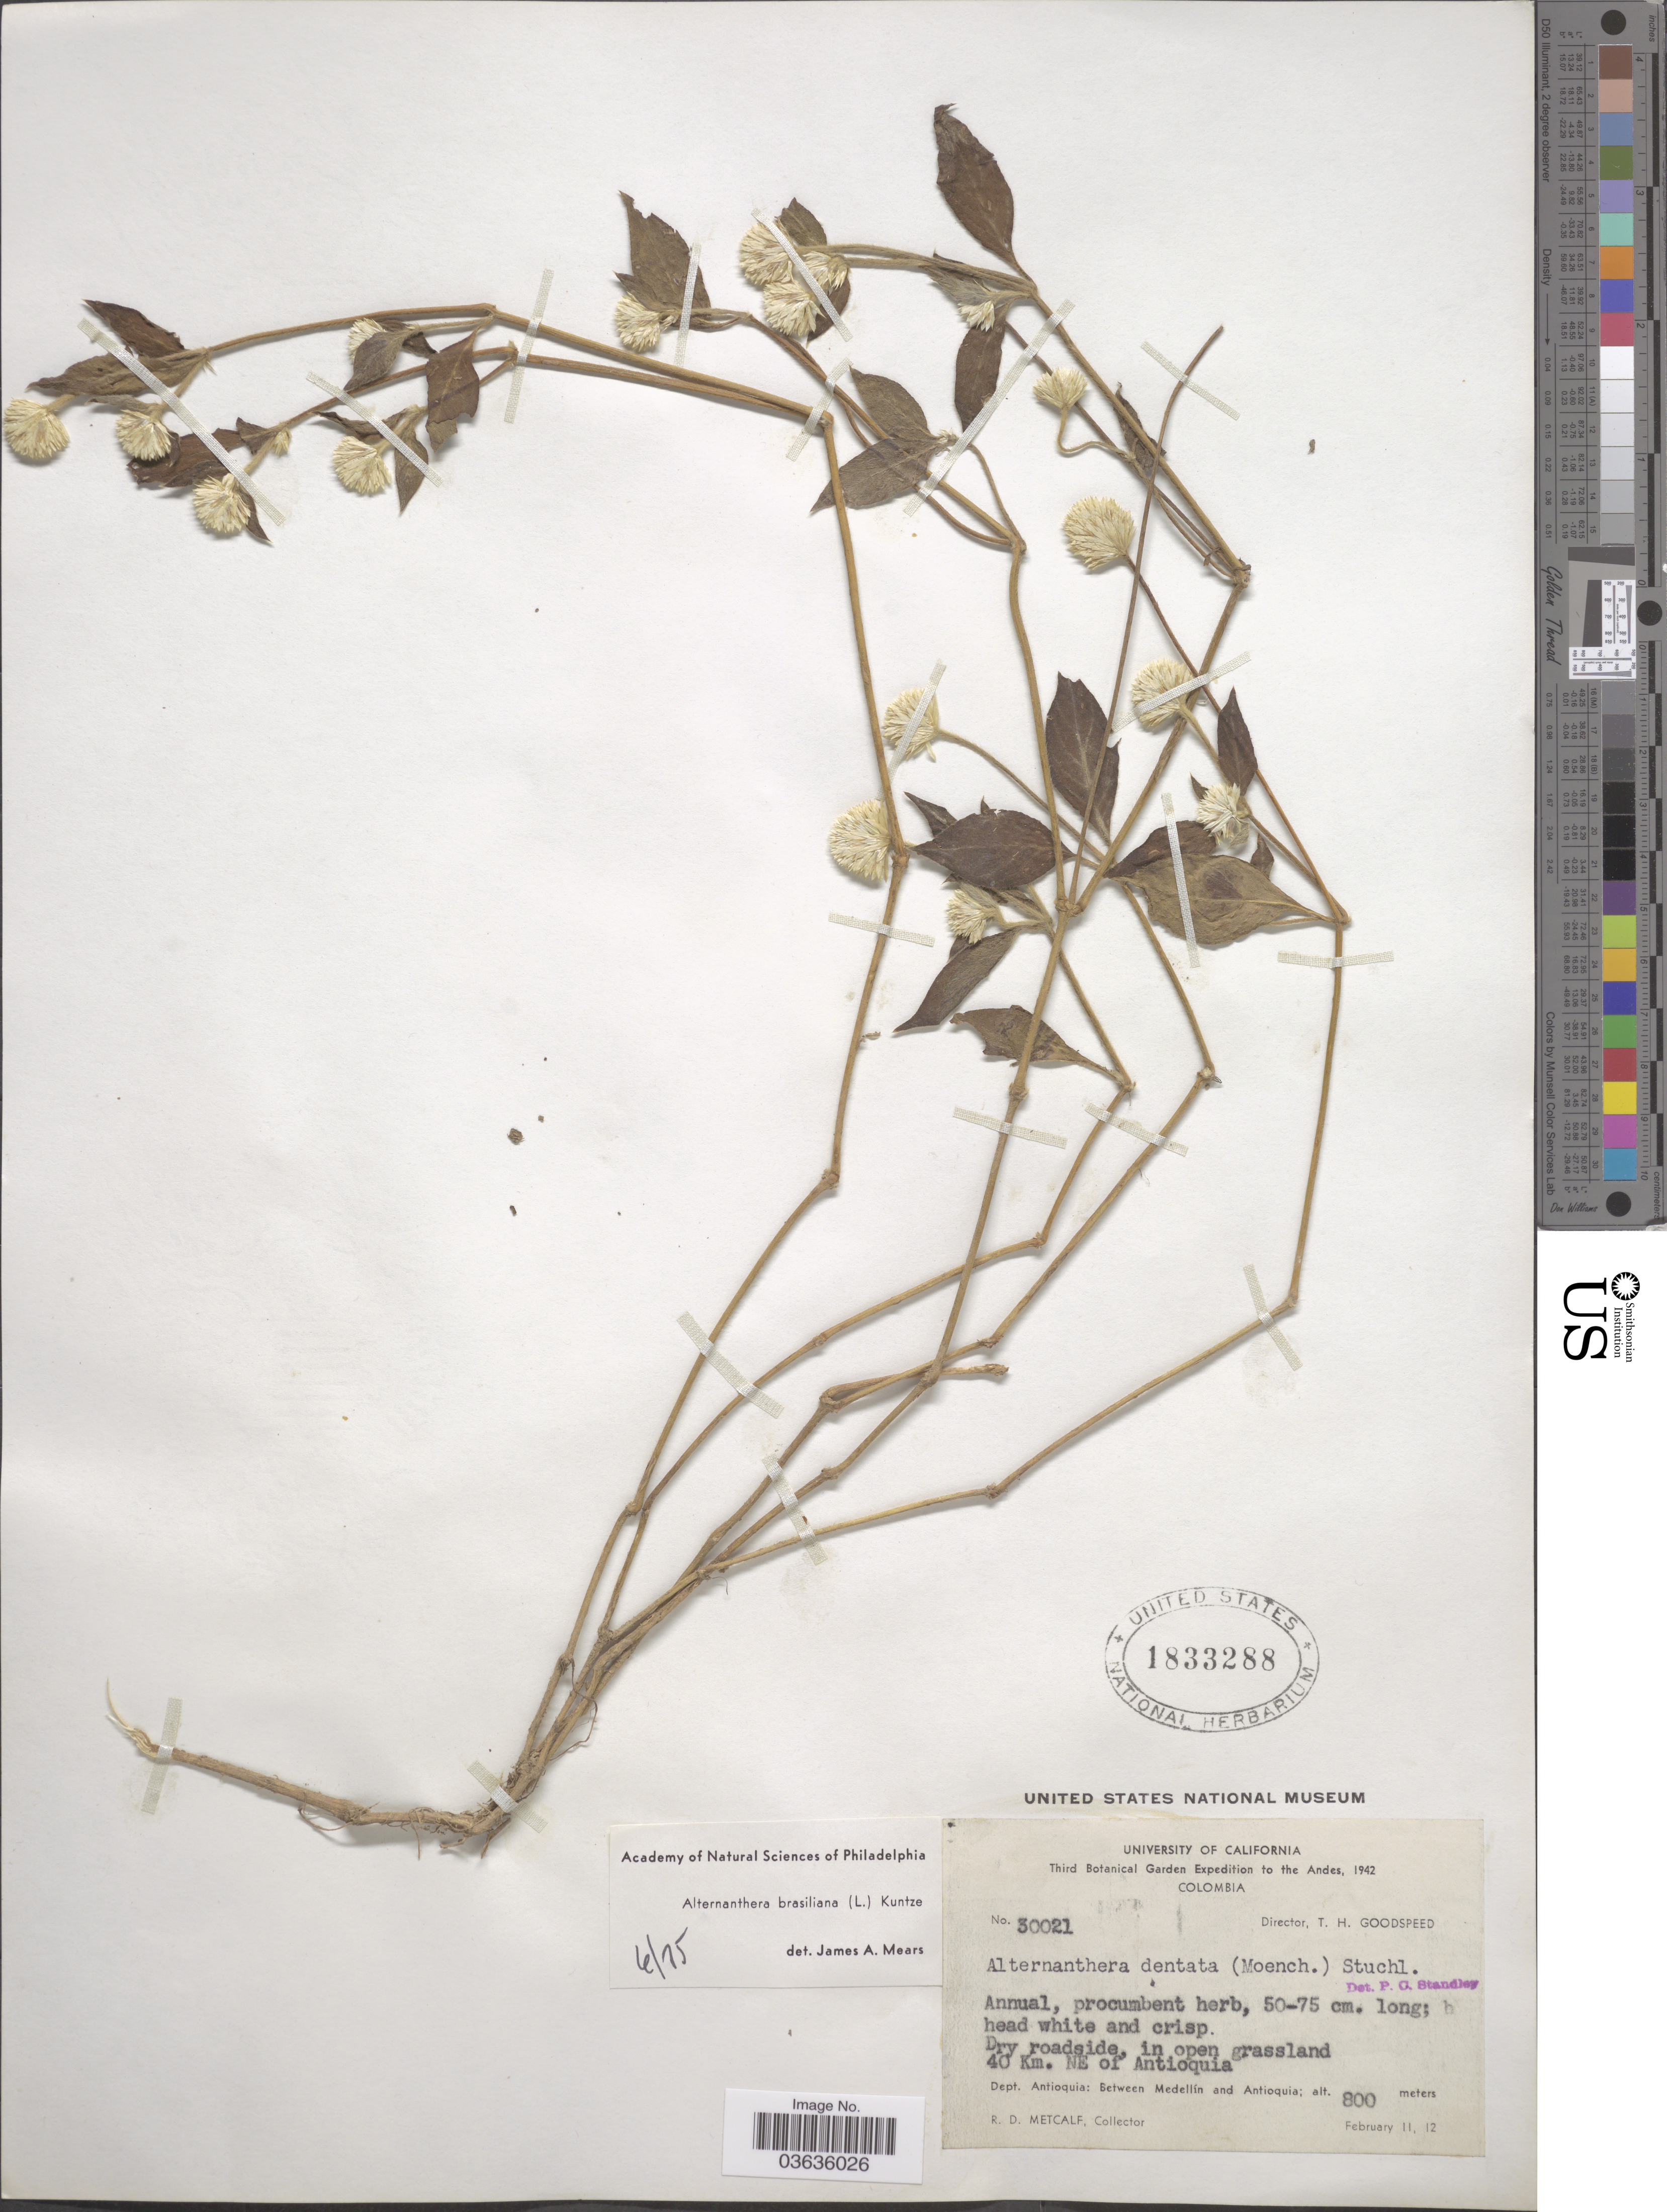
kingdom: Plantae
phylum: Tracheophyta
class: Magnoliopsida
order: Caryophyllales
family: Amaranthaceae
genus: Alternanthera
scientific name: Alternanthera brasiliana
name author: (L.) Kuntze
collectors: R. D. Metcalf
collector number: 30021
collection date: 1942-02-11/1942-02-12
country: Colombia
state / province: Antioquia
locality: The Andes, Dry roadside, in open grassland 40 Km. NE of Antioquia. Dept. Antioquia: Between Medellín and Antioquia.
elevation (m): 800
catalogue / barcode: US 1833288